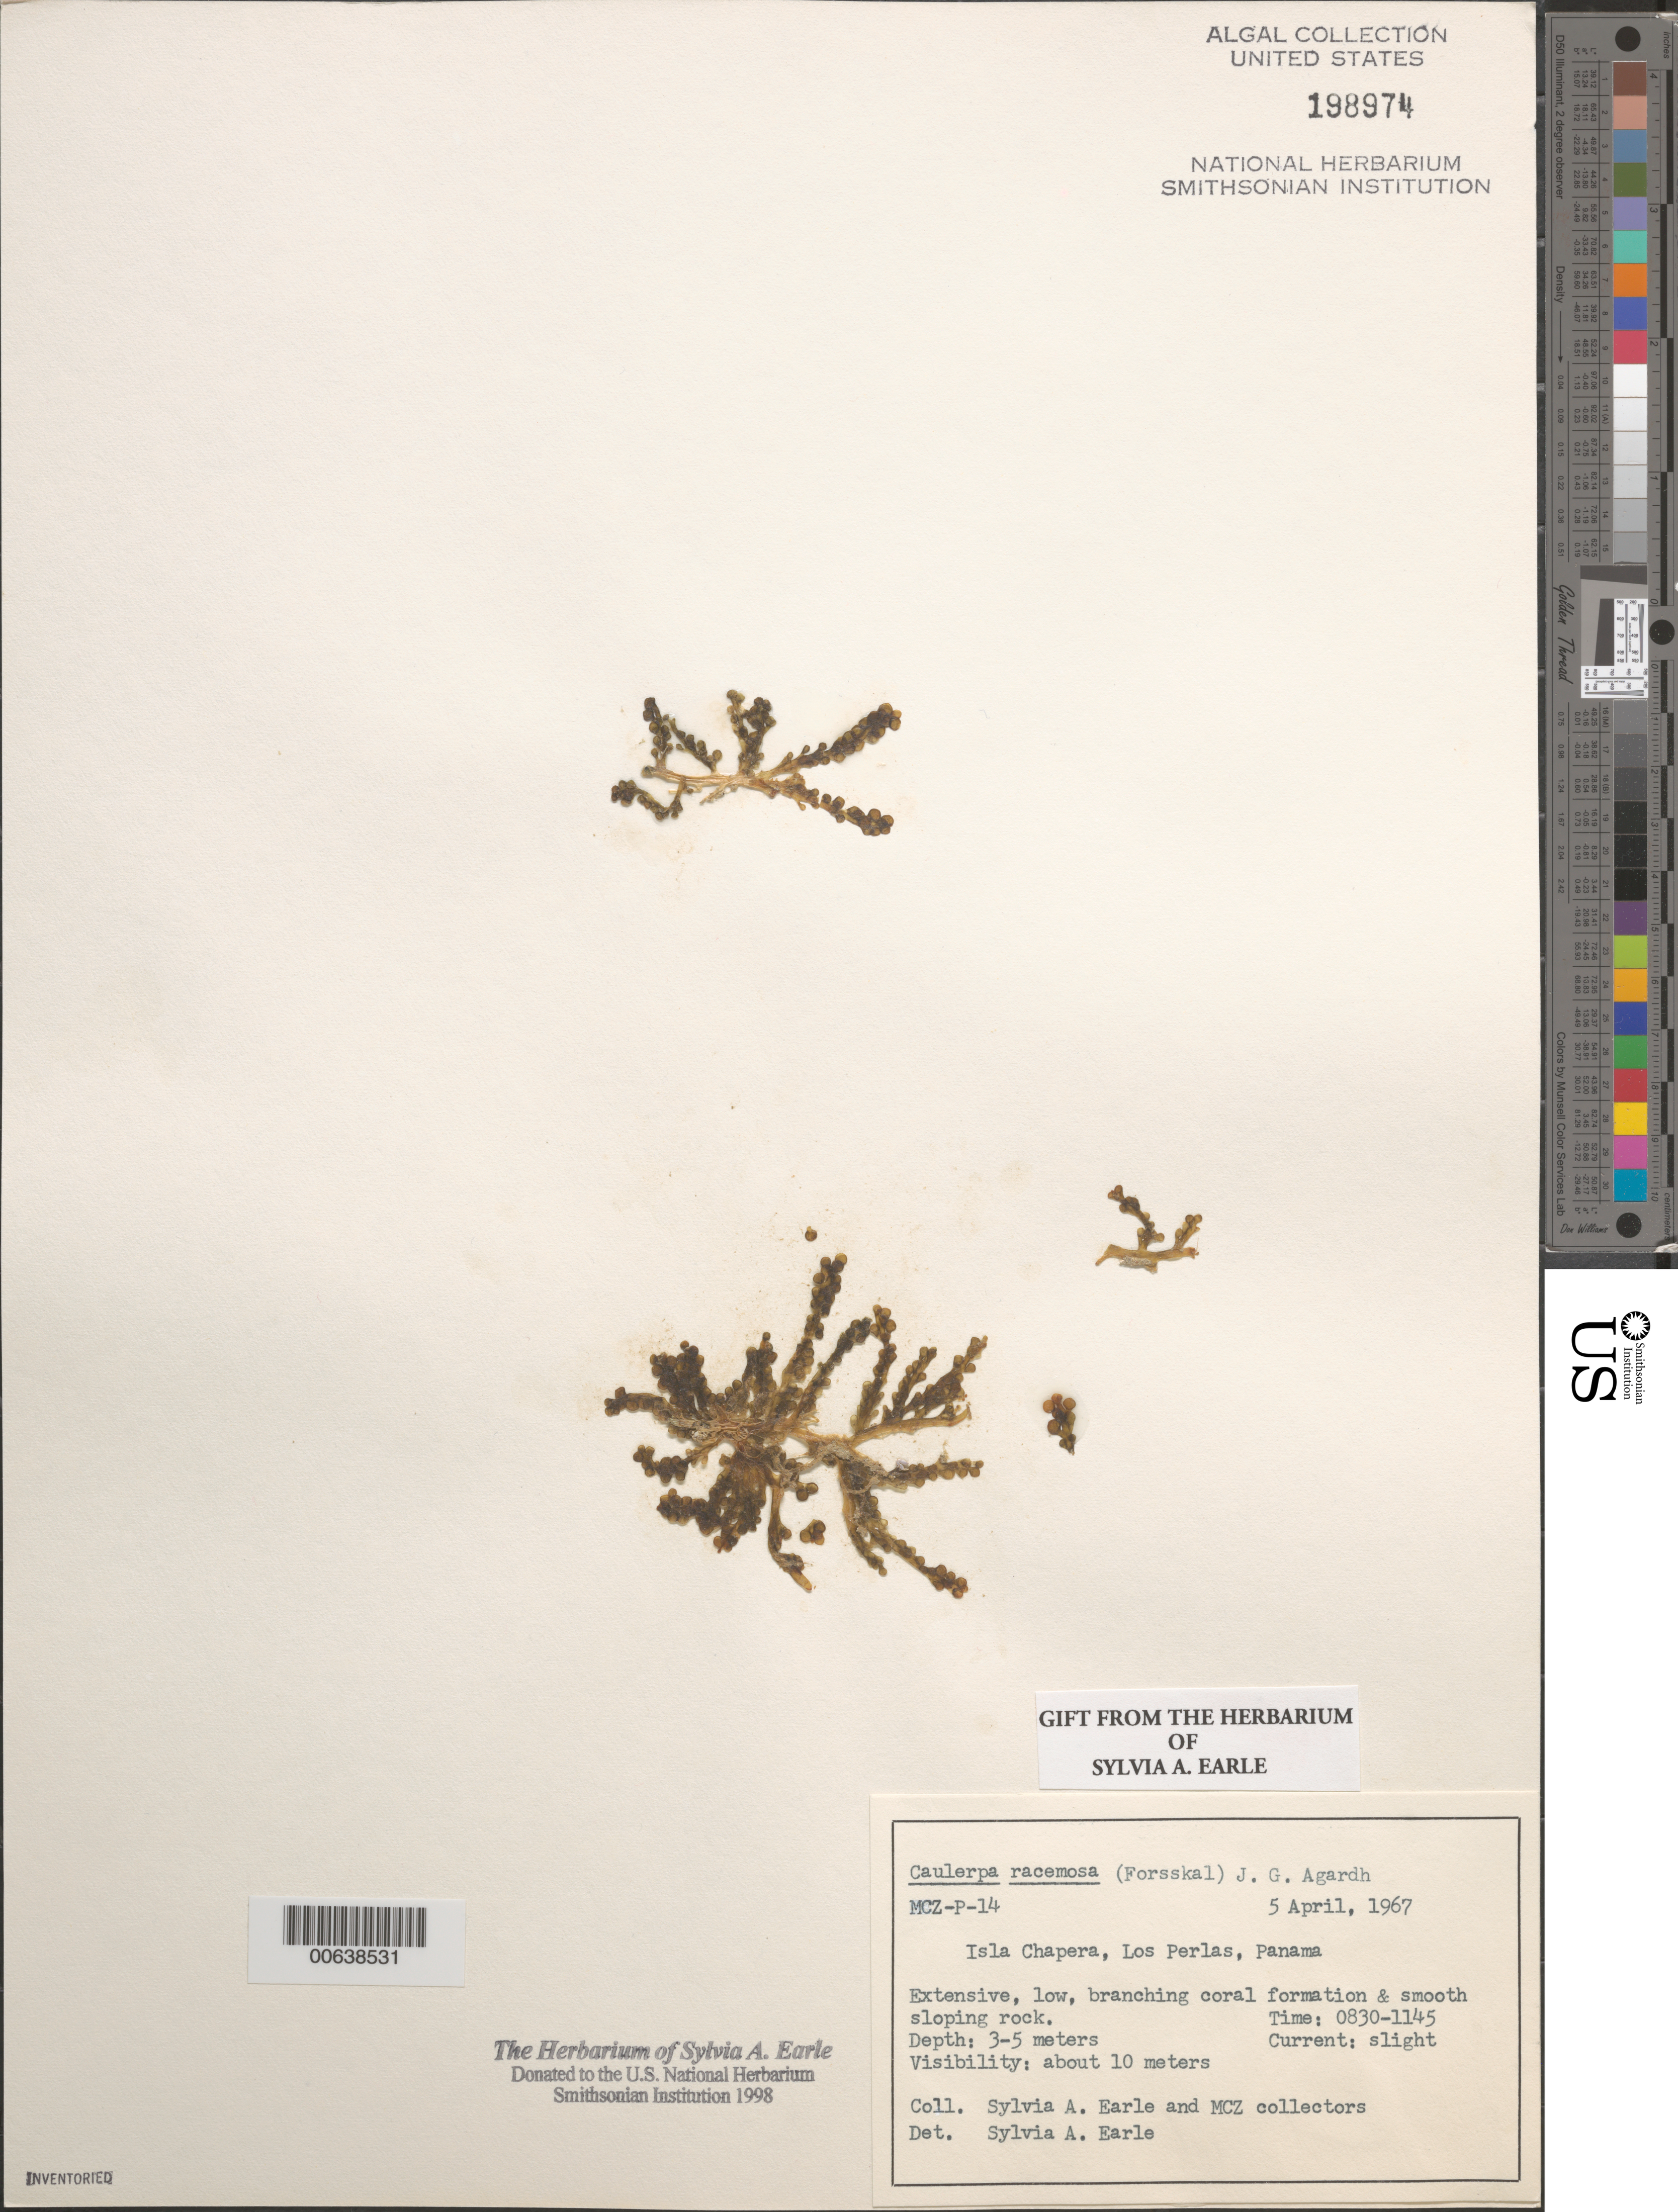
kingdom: Plantae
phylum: Chlorophyta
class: Ulvophyceae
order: Bryopsidales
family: Caulerpaceae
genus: Caulerpa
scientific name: Caulerpa racemosa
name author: (Forssk.) J. Agardh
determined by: Earle, S. A.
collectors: S. A. Earle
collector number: Mcz-p-14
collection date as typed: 05 Apr 1967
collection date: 1967-04-05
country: Panama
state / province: Panamá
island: Chapera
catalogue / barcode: US 198974